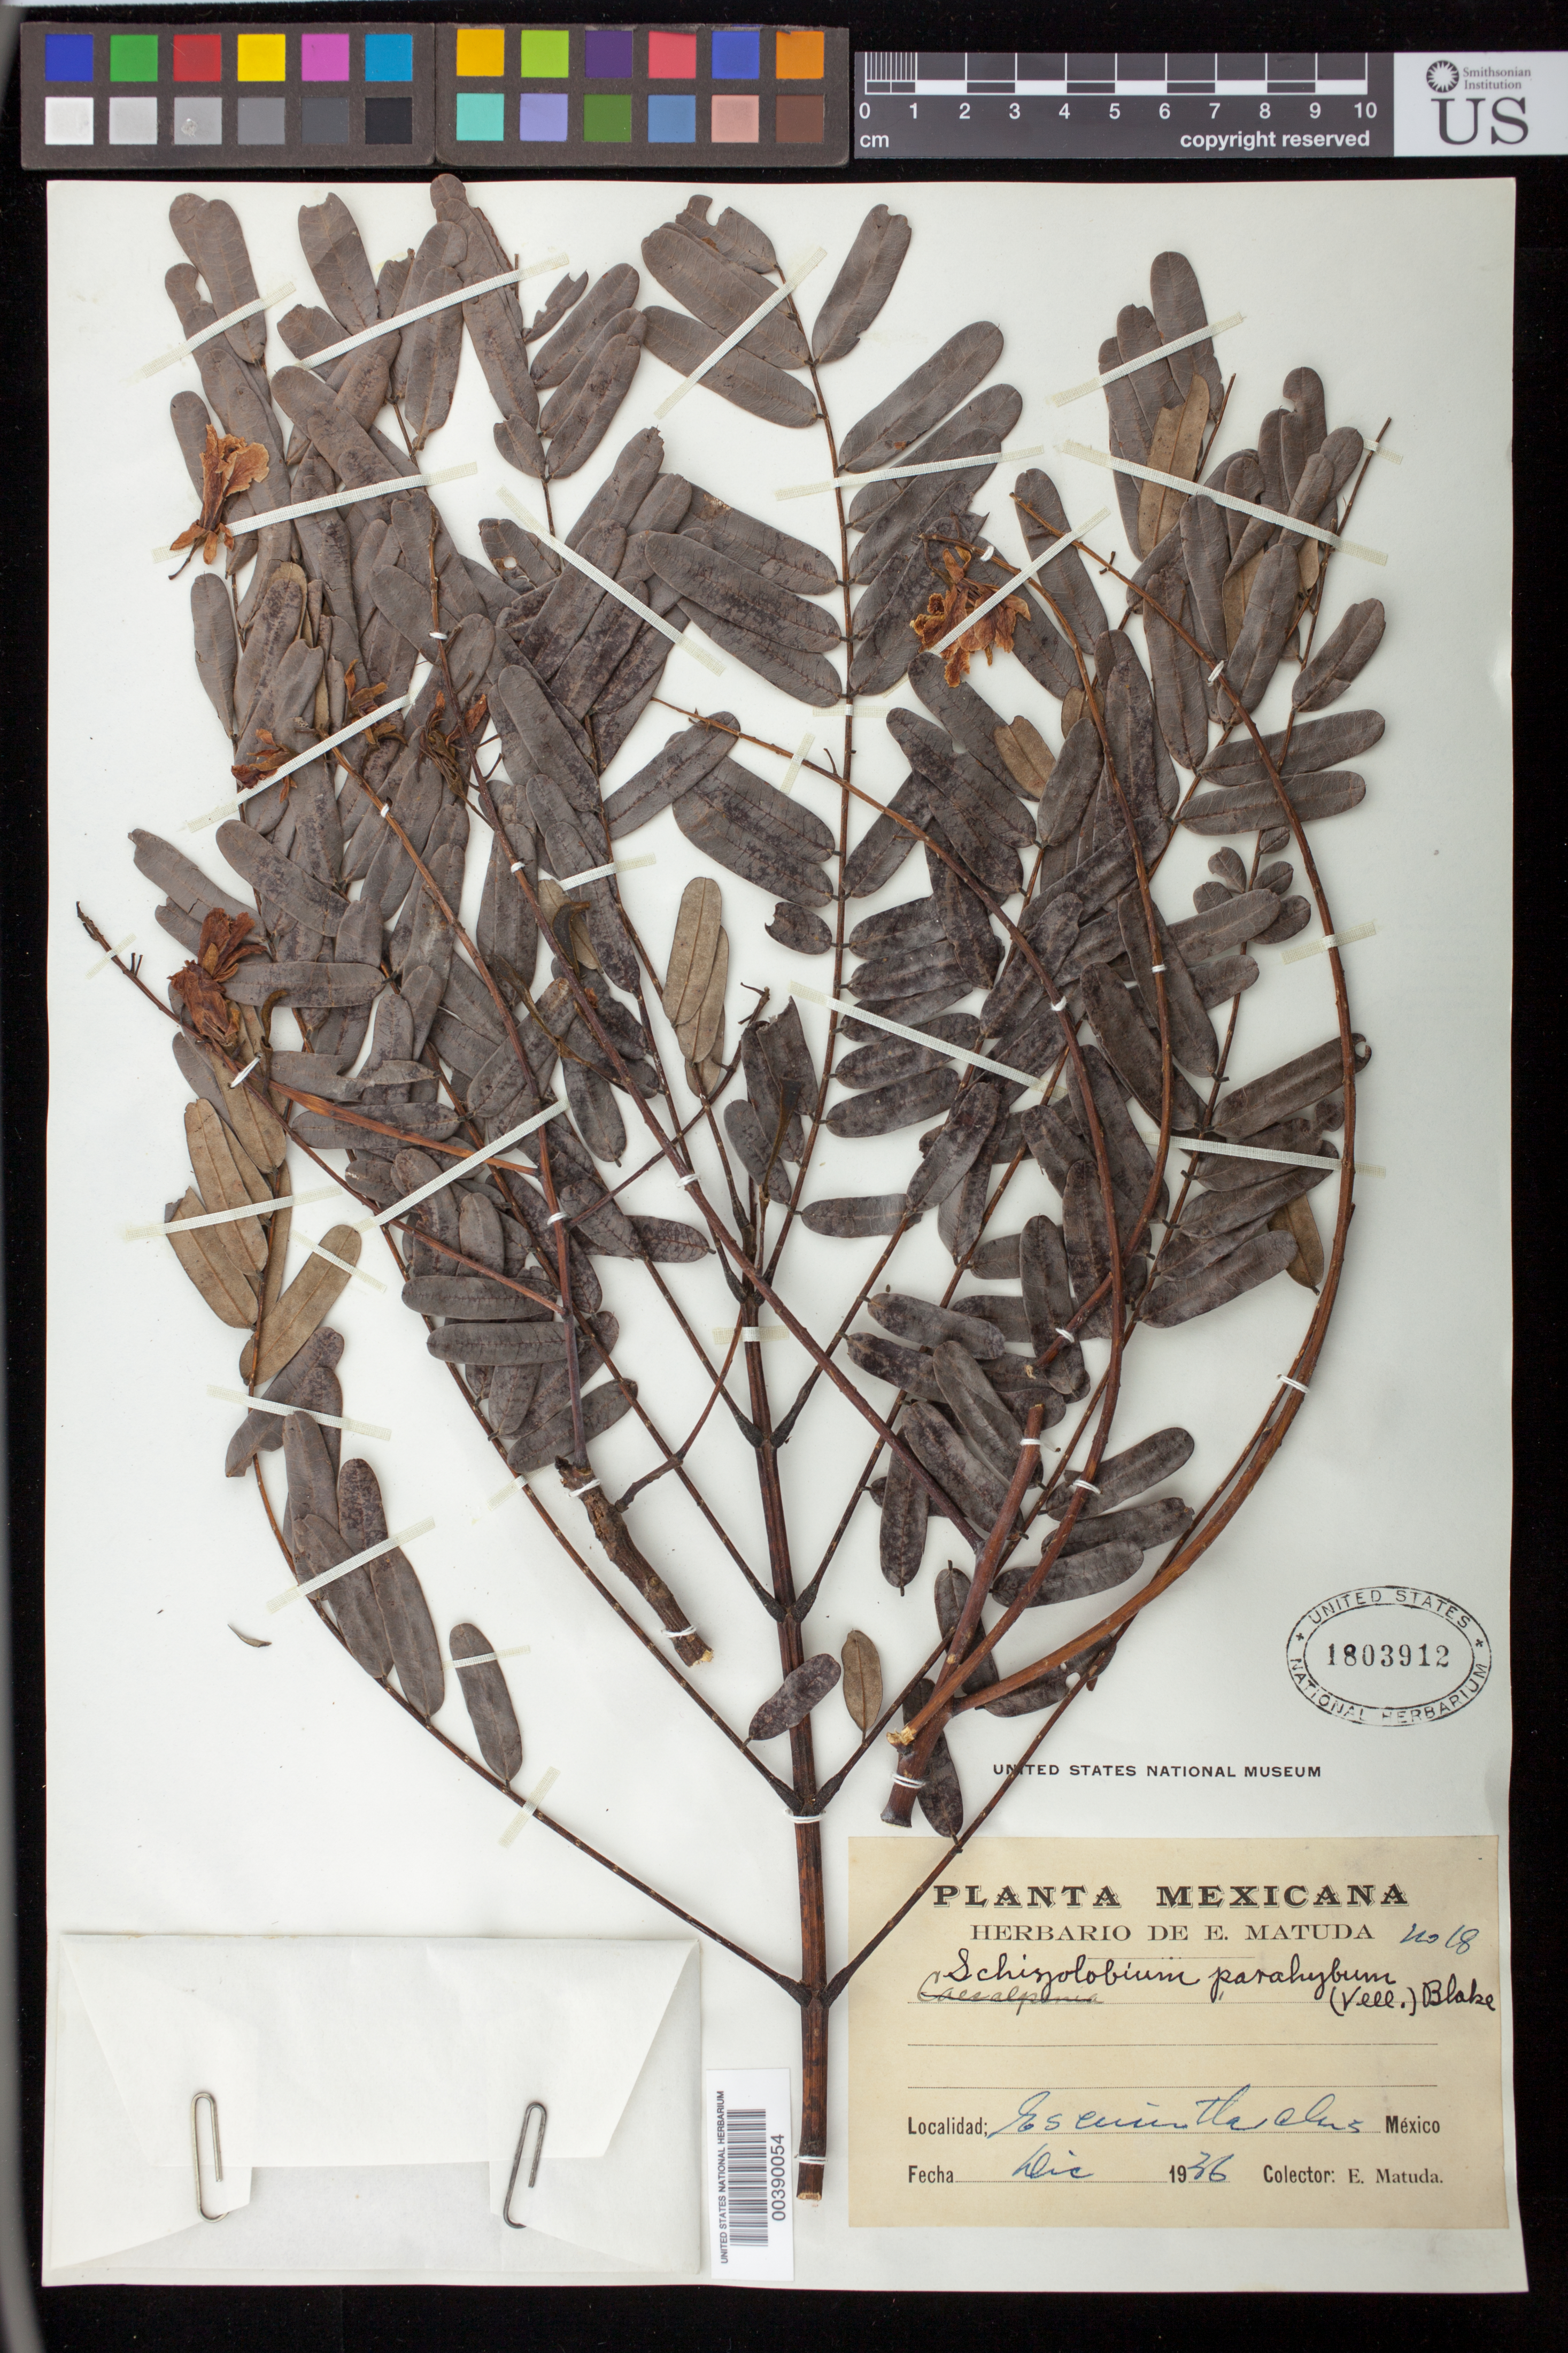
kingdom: Plantae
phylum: Tracheophyta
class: Magnoliopsida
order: Fabales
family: Fabaceae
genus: Schizolobium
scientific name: Schizolobium parahyba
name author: (Vell.) S.F. Blake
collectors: E. Matuda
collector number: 18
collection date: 1936-12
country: Mexico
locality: Escuintlaclus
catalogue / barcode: US 1803912